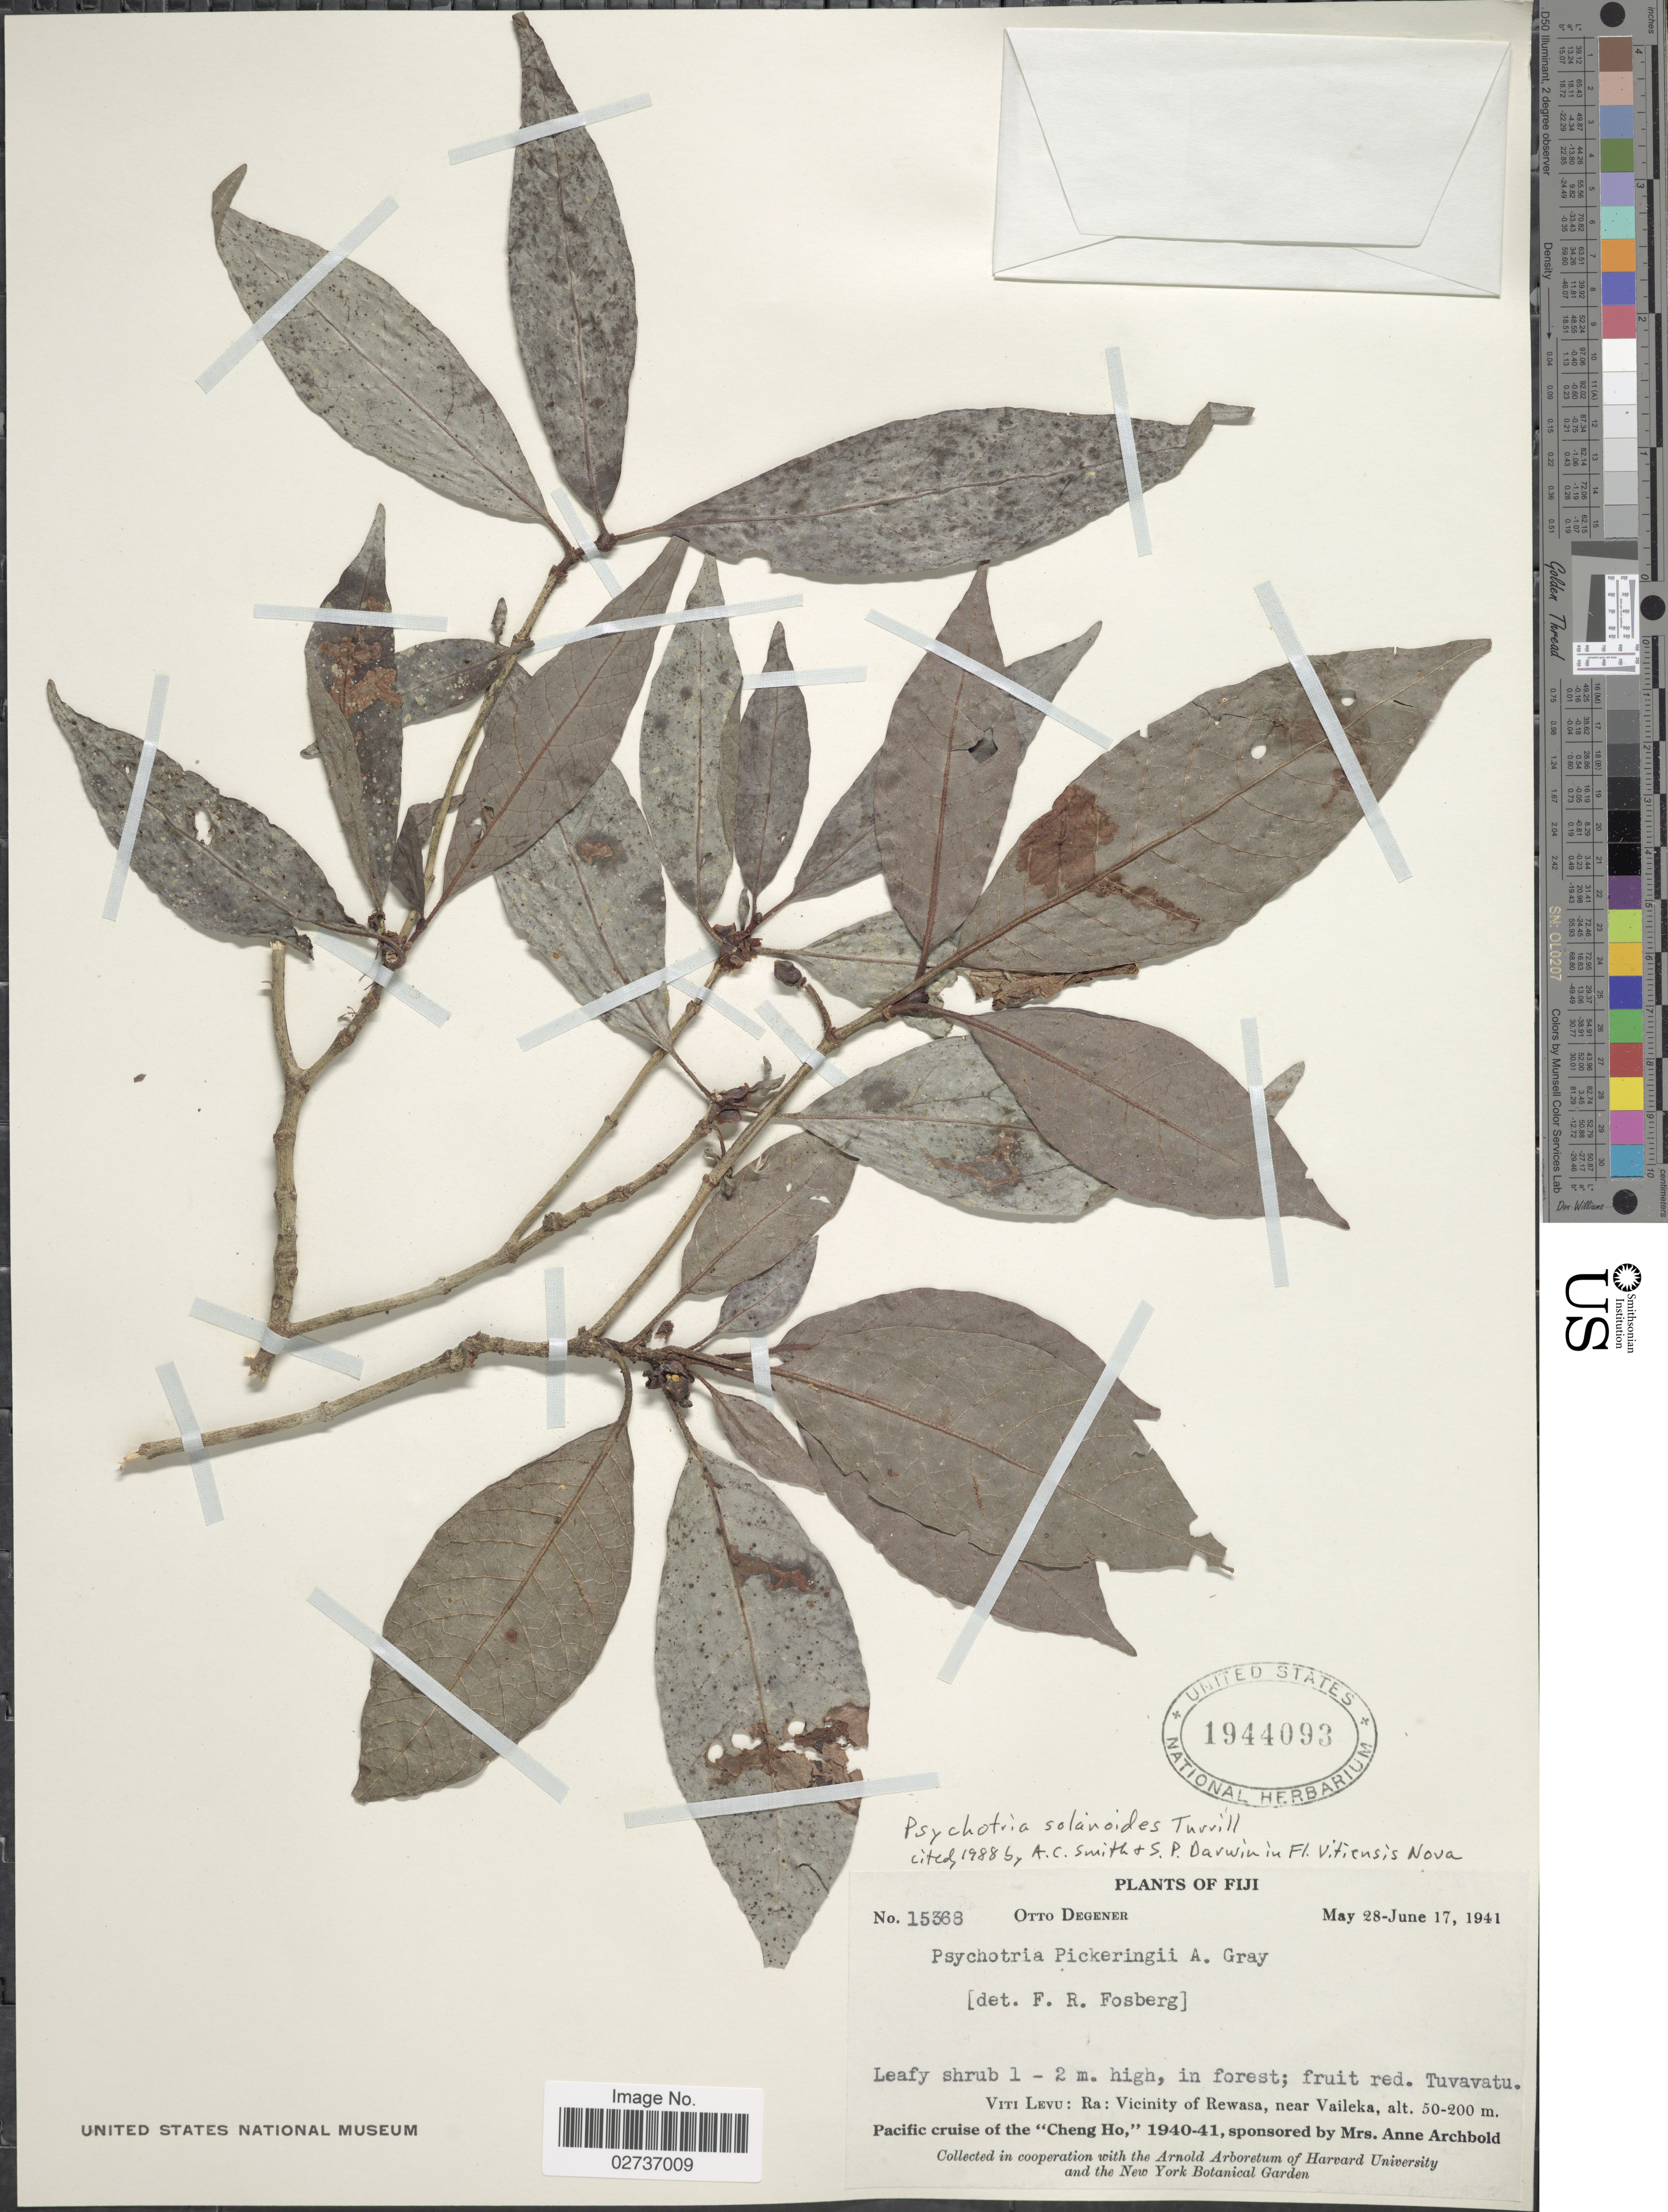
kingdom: Plantae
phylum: Tracheophyta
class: Magnoliopsida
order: Gentianales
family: Rubiaceae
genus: Psychotria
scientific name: Psychotria solanoides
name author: Turrill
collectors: O. Degener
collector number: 15368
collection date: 1941-05-28/1941-06-17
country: Fiji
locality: Tuvavatu. Viti Levu: Ra: Vicinity of Rewasa, near Vaileka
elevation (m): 50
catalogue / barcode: US 1944093